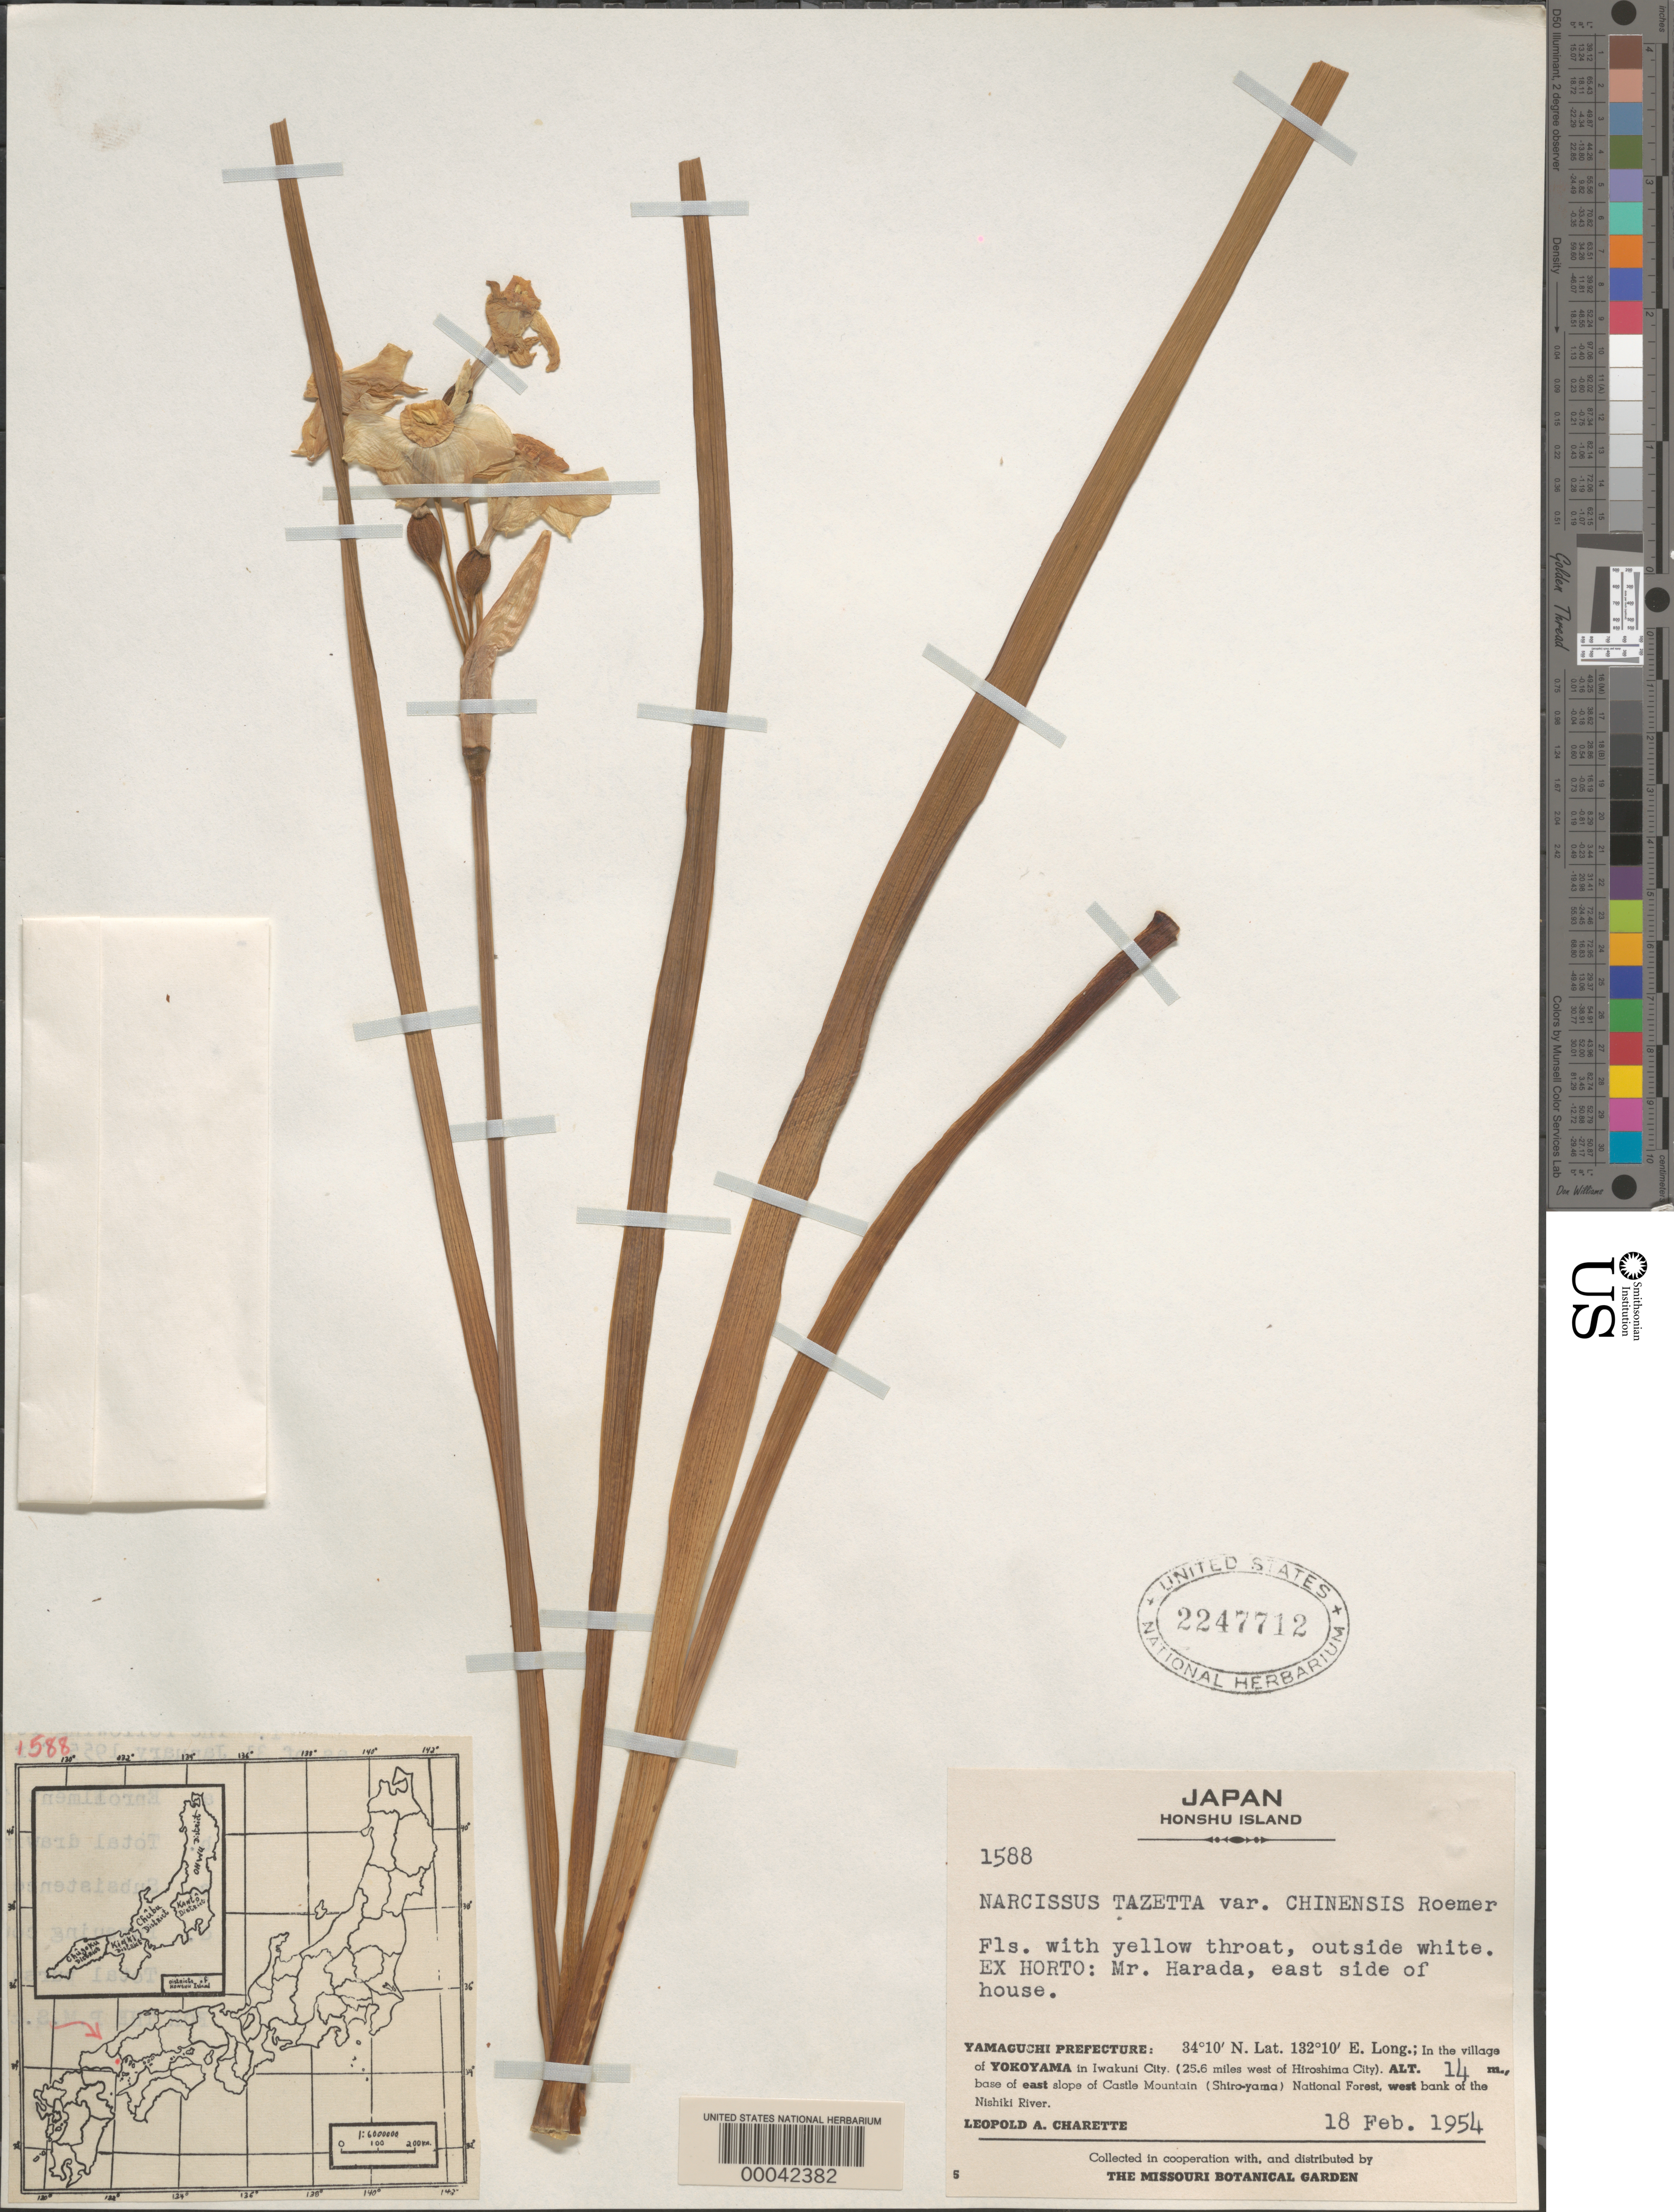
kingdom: Plantae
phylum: Tracheophyta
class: Liliopsida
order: Asparagales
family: Amaryllidaceae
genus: Narcissus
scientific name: Narcissus tazetta var. chinensis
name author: M. Roem.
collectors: L. A. Charette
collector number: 1588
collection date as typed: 18 Feb 1954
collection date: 1954-02-18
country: Japan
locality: Yokoyama in iwakuni city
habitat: East side of mr harada's house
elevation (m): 14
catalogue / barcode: US 2247712